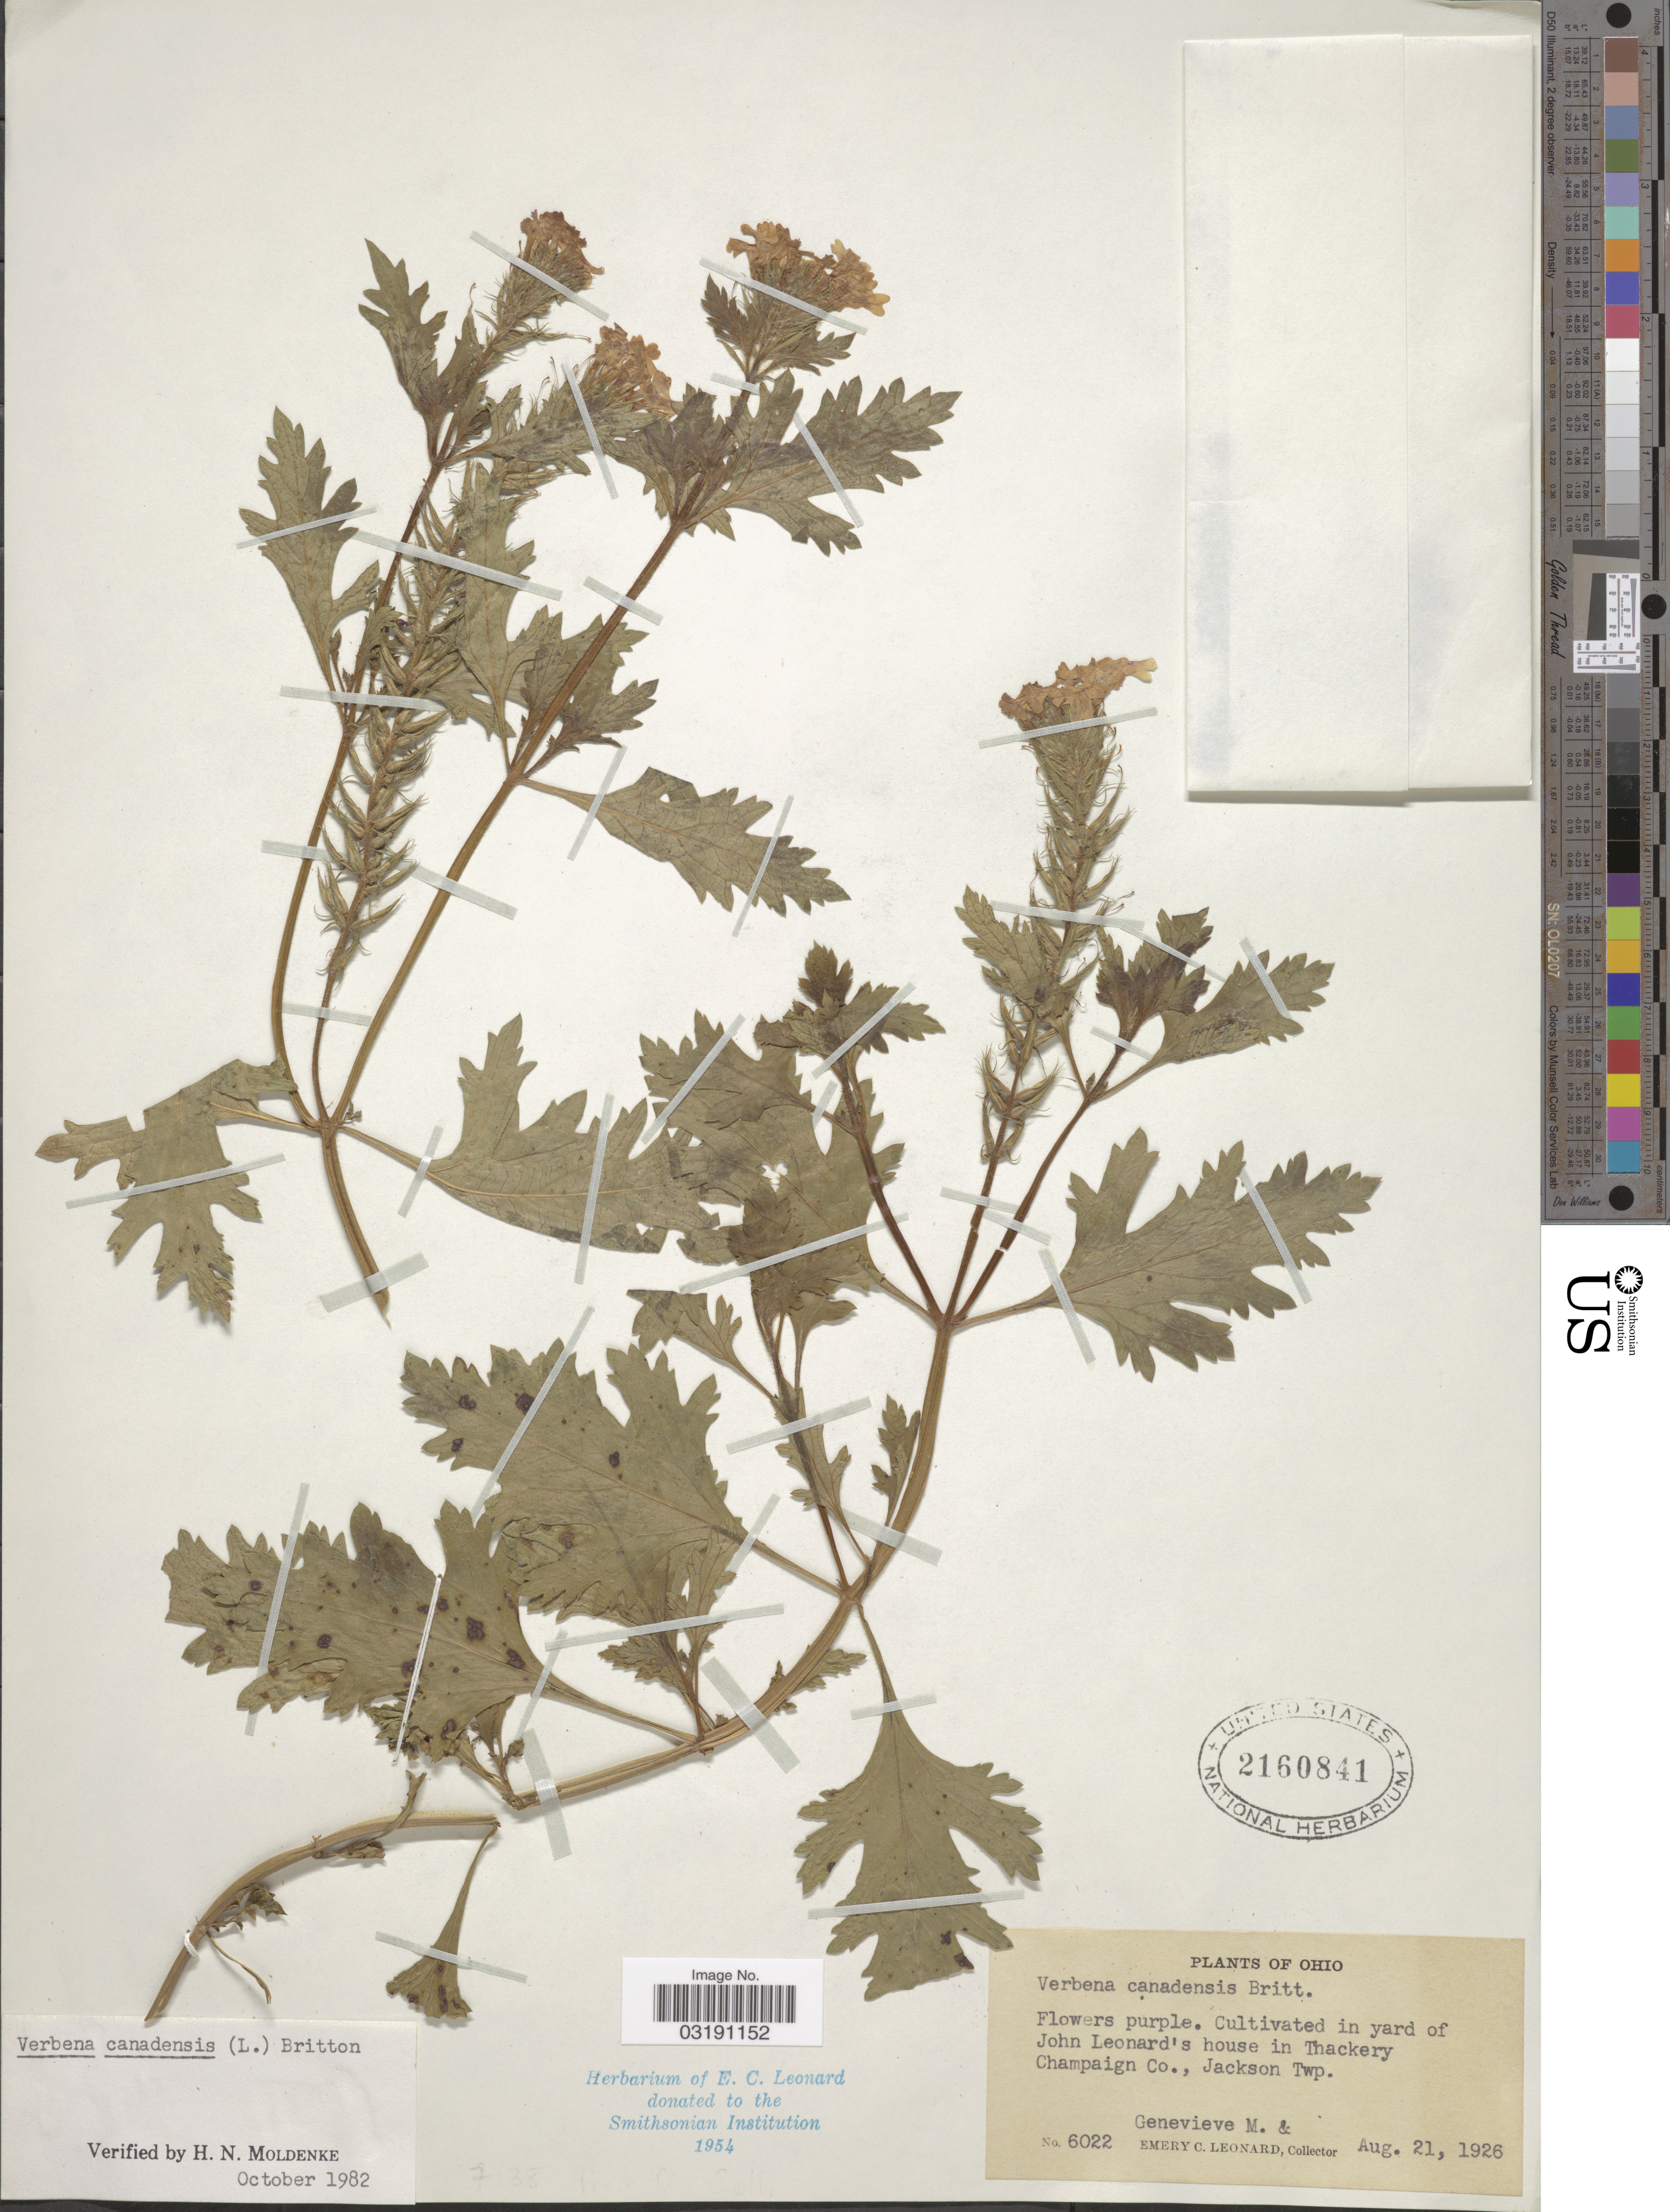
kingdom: Plantae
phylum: Tracheophyta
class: Magnoliopsida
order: Lamiales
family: Verbenaceae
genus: Verbena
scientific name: Verbena canadensis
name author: (L.) Britton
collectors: G. M. Leonard & E. C. Leonard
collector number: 6022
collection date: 1926-08-21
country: United States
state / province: Ohio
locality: Cultivated in yard of John Leonard's house in Thackery Champaign Co., Jackson Twp.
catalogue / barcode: US 2160841